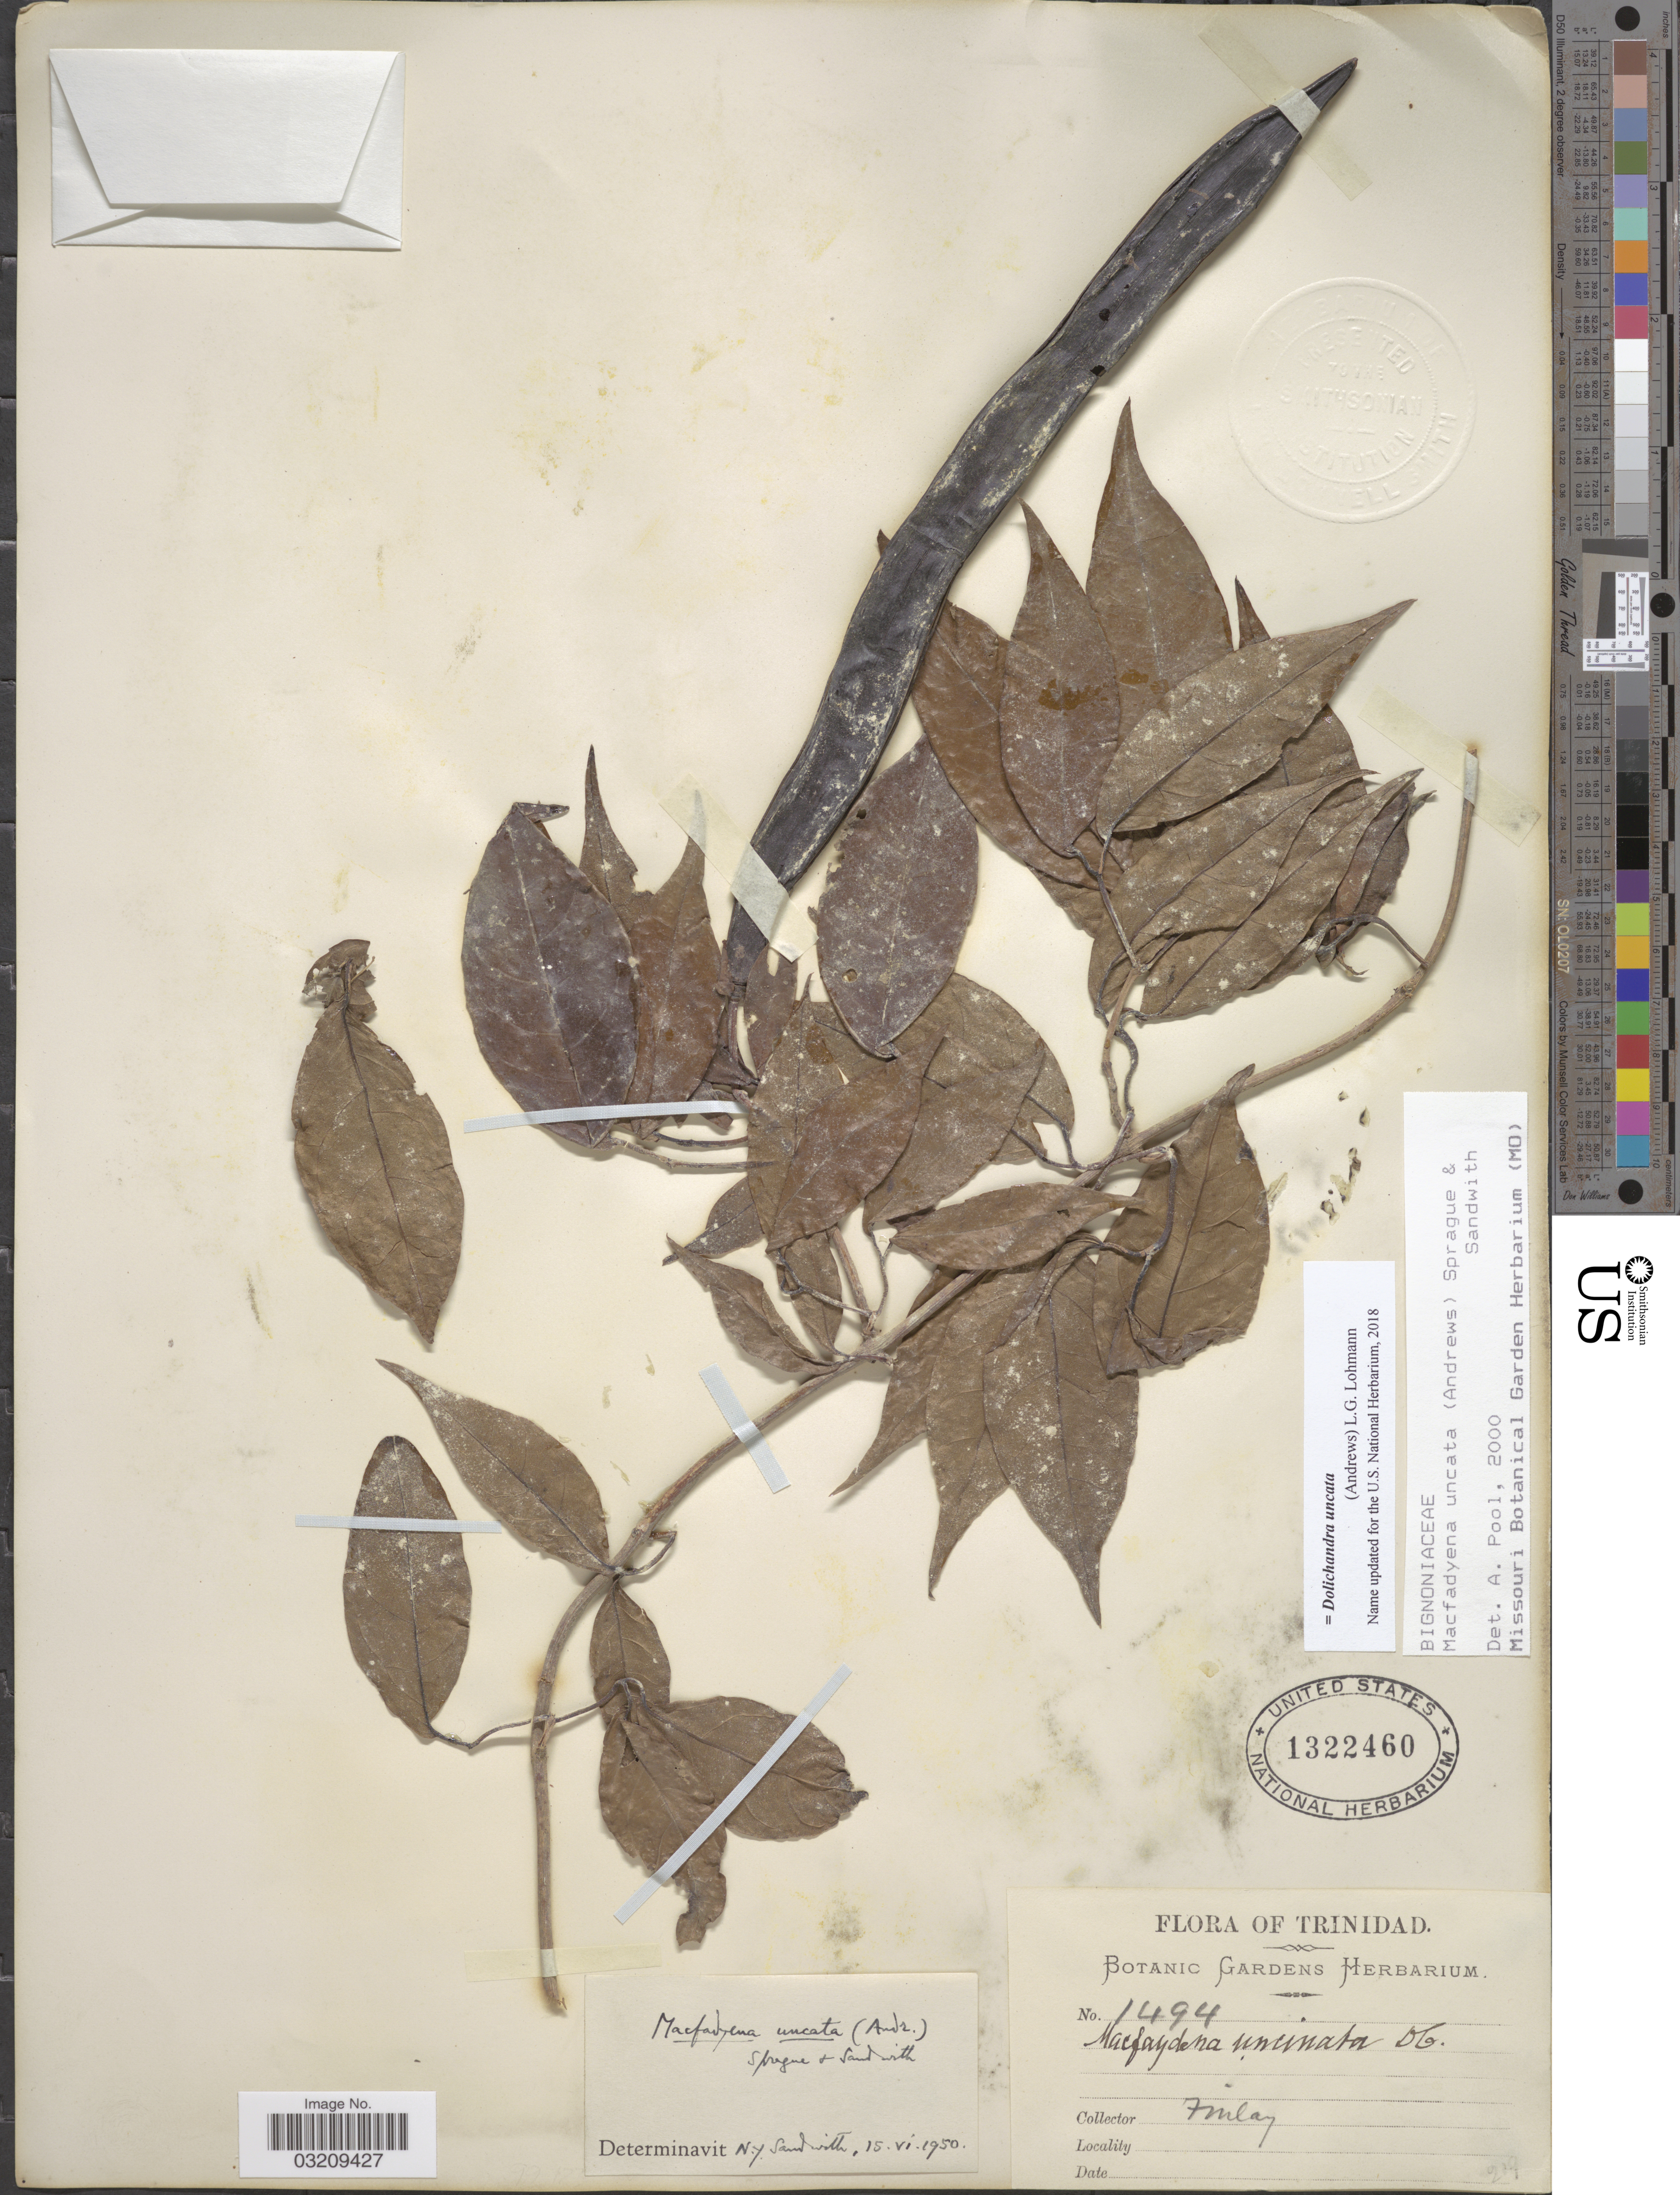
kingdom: Plantae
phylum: Tracheophyta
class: Magnoliopsida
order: Lamiales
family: Bignoniaceae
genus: Dolichandra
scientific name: Dolichandra uncata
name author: (Andrews) L.G. Lohmann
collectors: -. Finlay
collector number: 1494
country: Trinidad and Tobago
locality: Trinidad.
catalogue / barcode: US 1322460